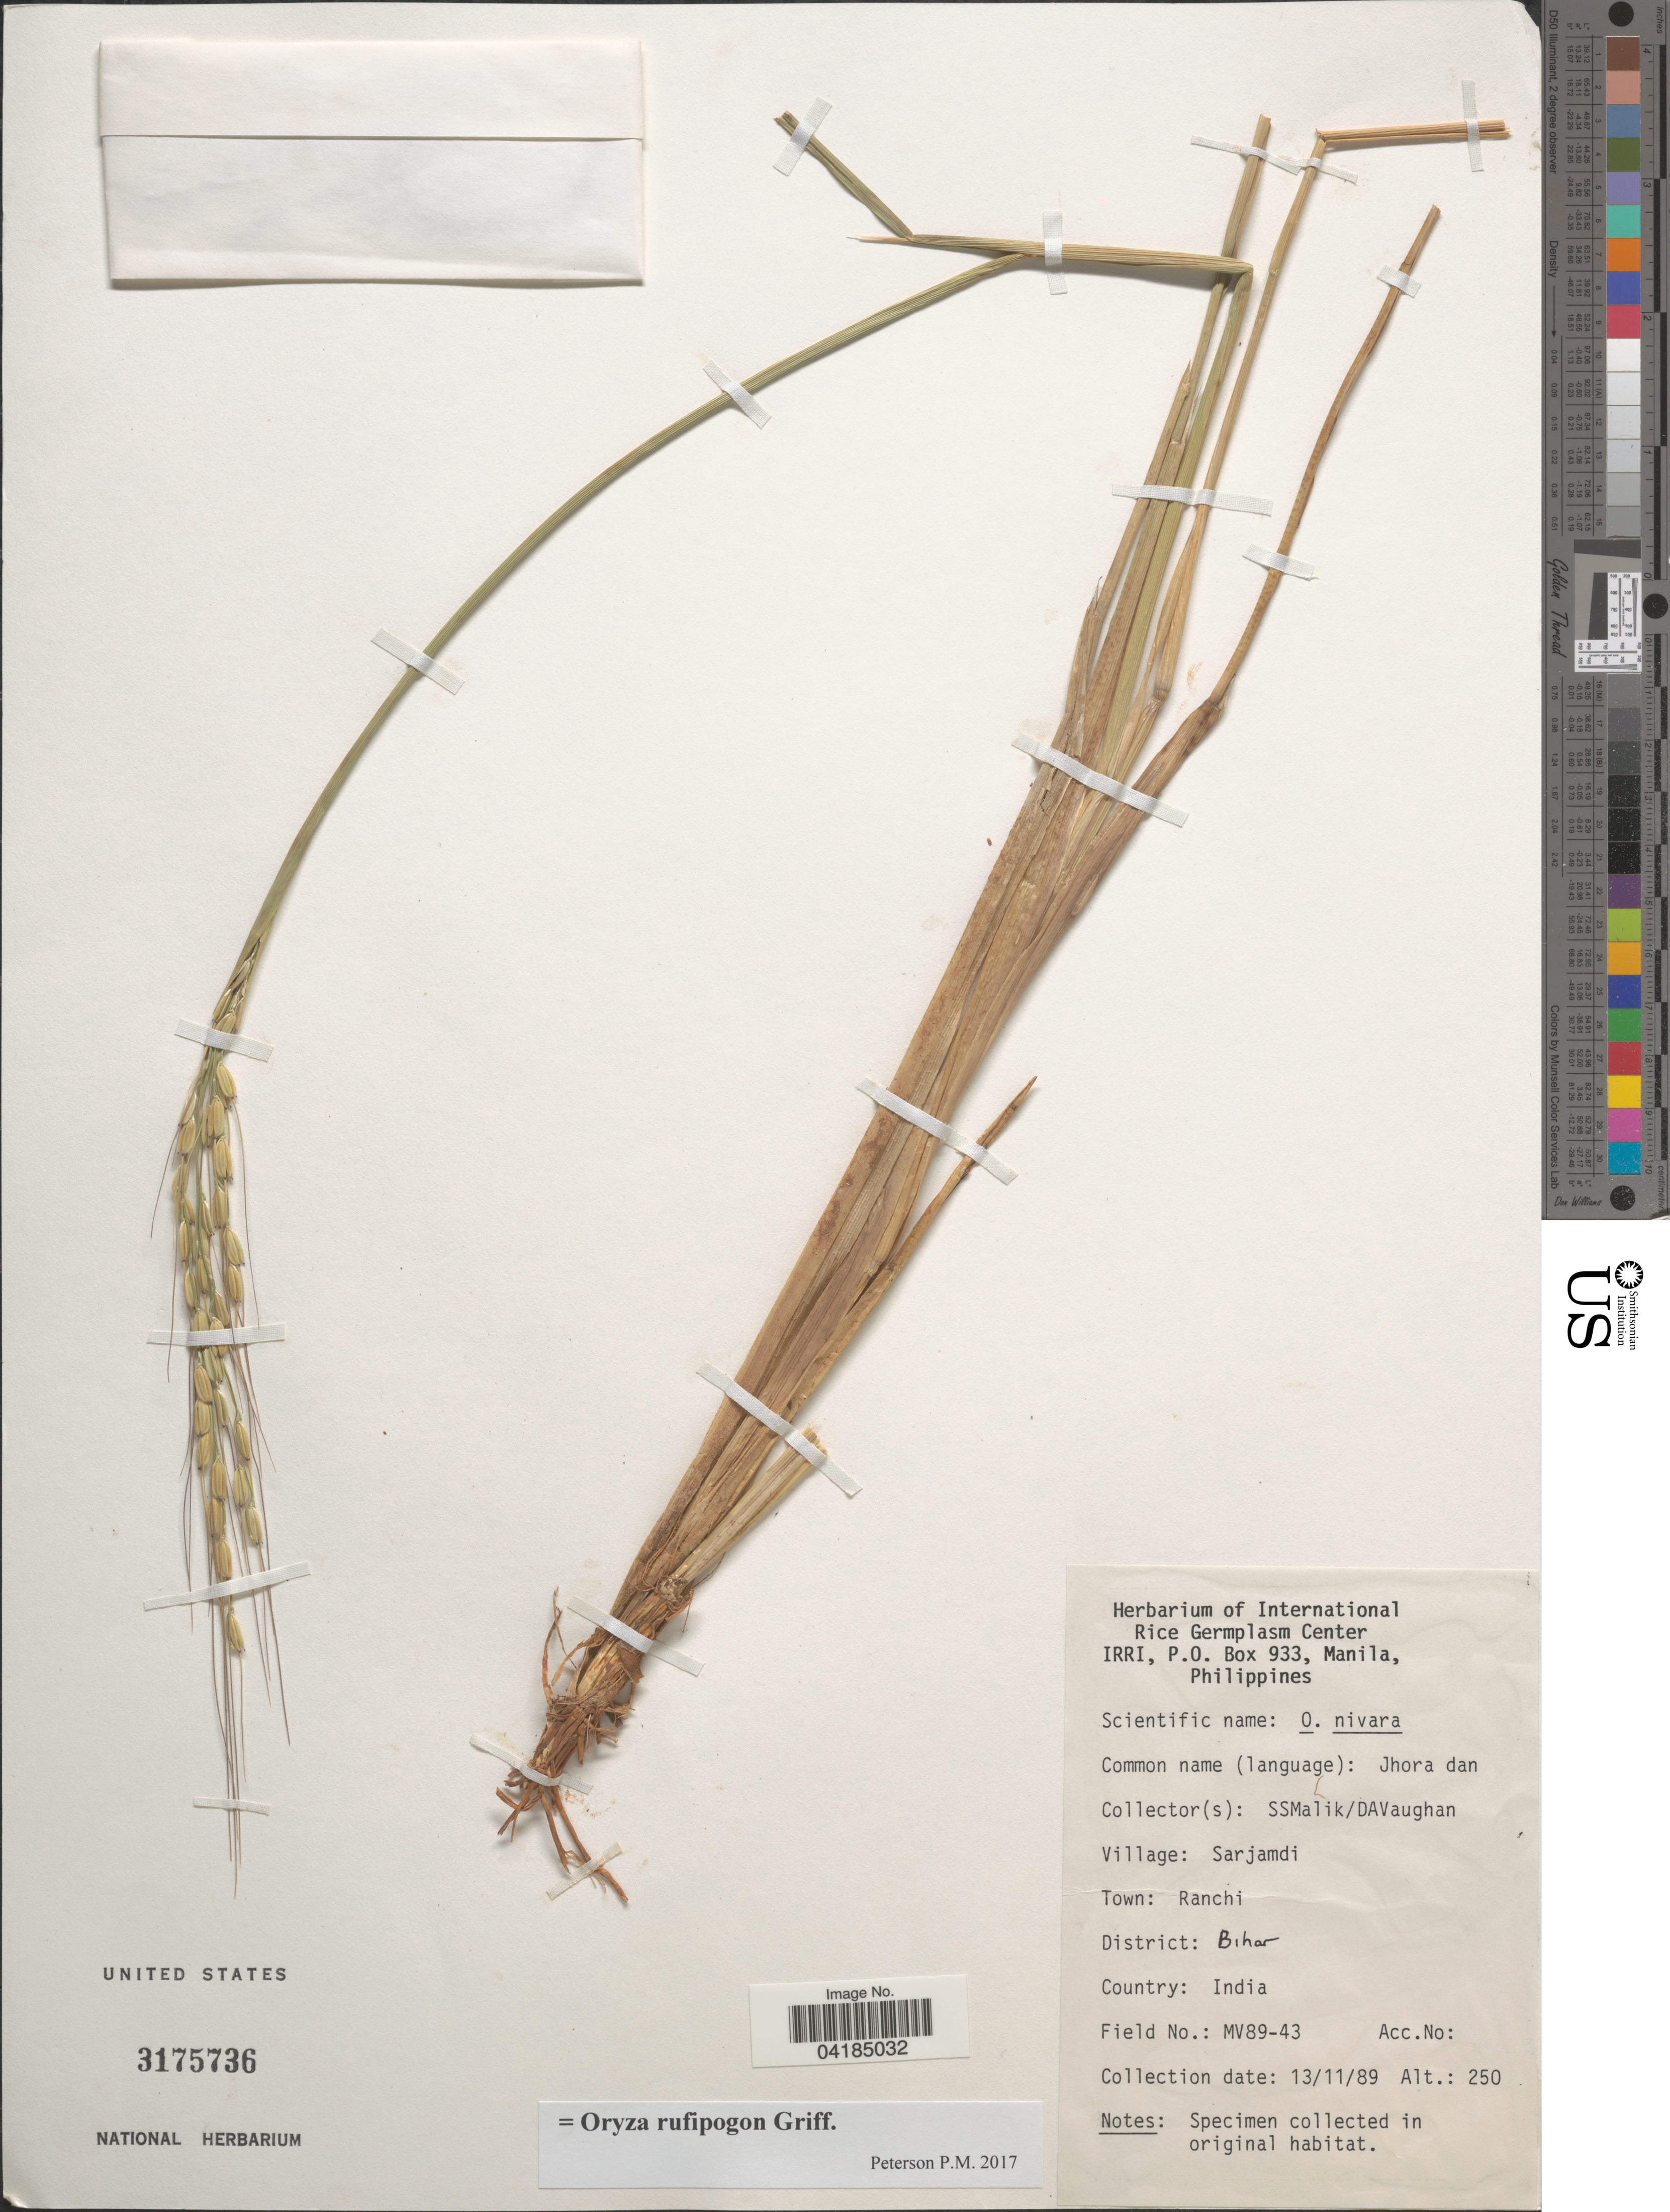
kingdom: Plantae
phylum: Tracheophyta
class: Liliopsida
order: Poales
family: Poaceae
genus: Oryza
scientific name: Oryza rufipogon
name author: Griffith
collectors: S. Malik & D. Vaughan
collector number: MV89-43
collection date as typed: Transcribed d/m/y: 13/11/89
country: India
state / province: Bihar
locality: Village: Sarjamdi. Town: Ranchi. District: Bihar.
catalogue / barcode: US 3175736